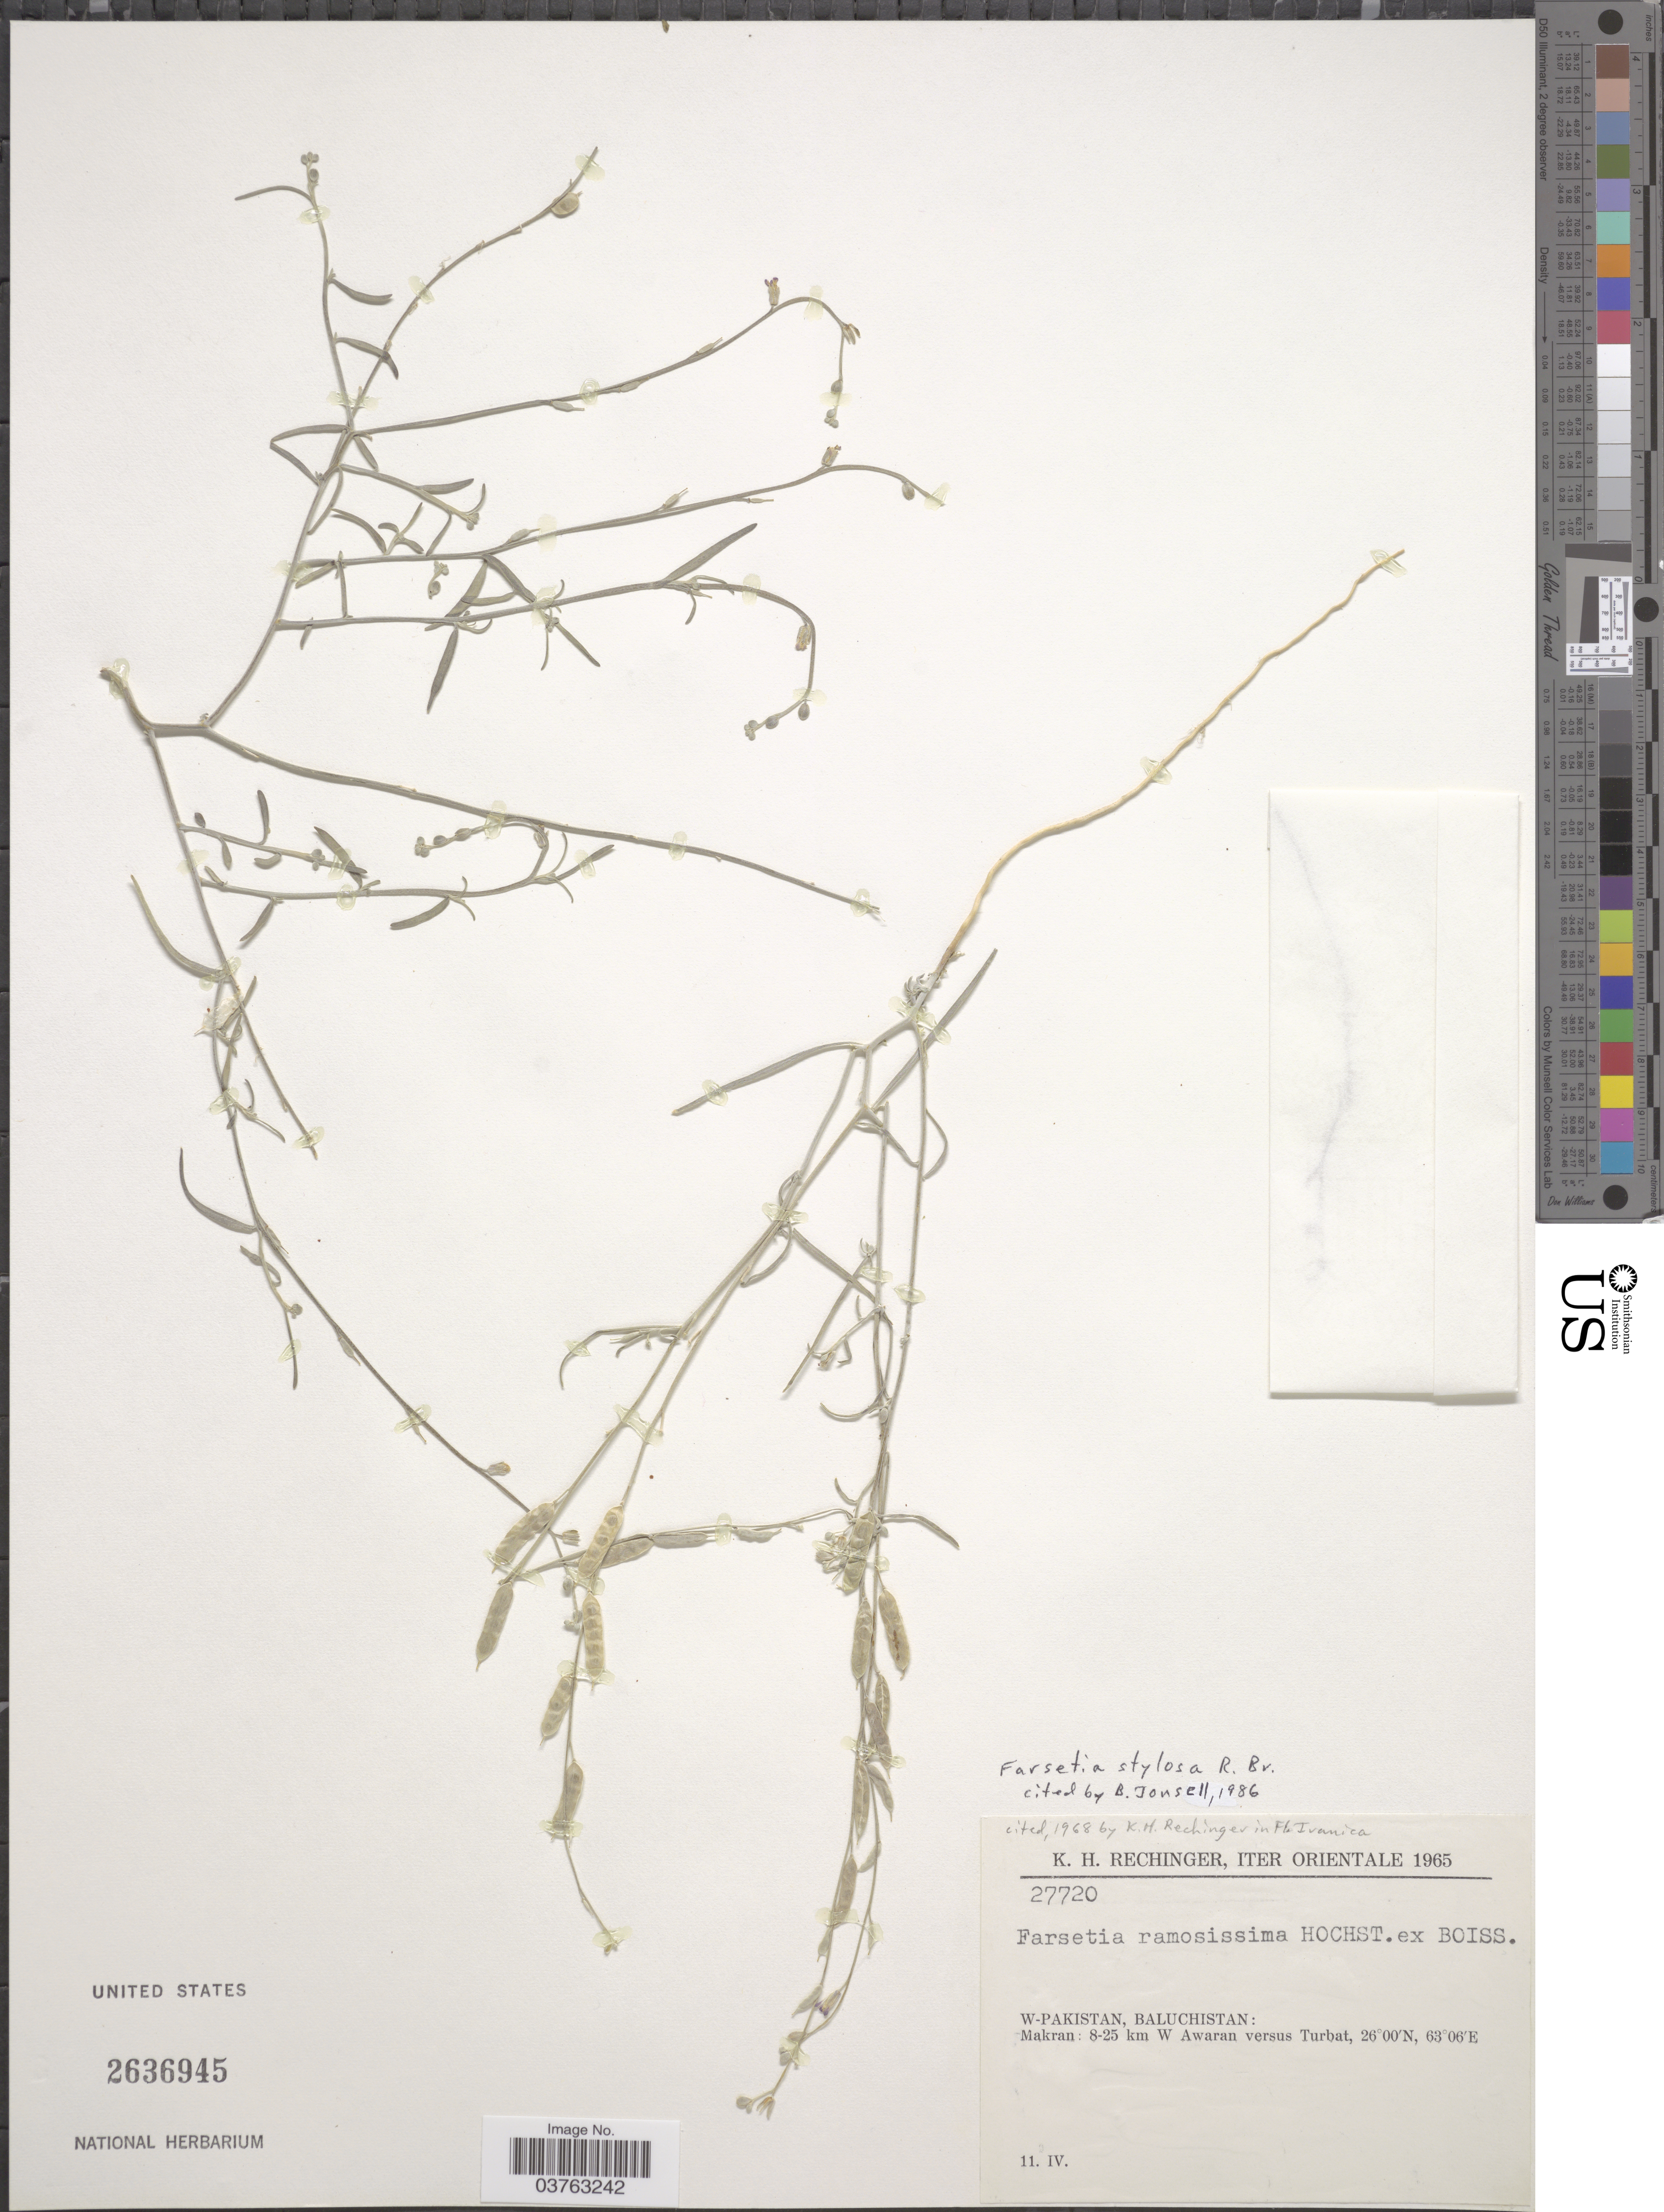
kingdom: Plantae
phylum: Tracheophyta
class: Magnoliopsida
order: Brassicales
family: Brassicaceae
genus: Farsetia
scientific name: Farsetia stylosa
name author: R. Br.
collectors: K. H. Rechinger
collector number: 27720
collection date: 1965-04-11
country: Pakistan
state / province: Balochistan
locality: Iter Orientale. W-Pakistan, Baluchistan: Makran: 8-25 km W Awaran versus Turbat.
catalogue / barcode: US 2636945